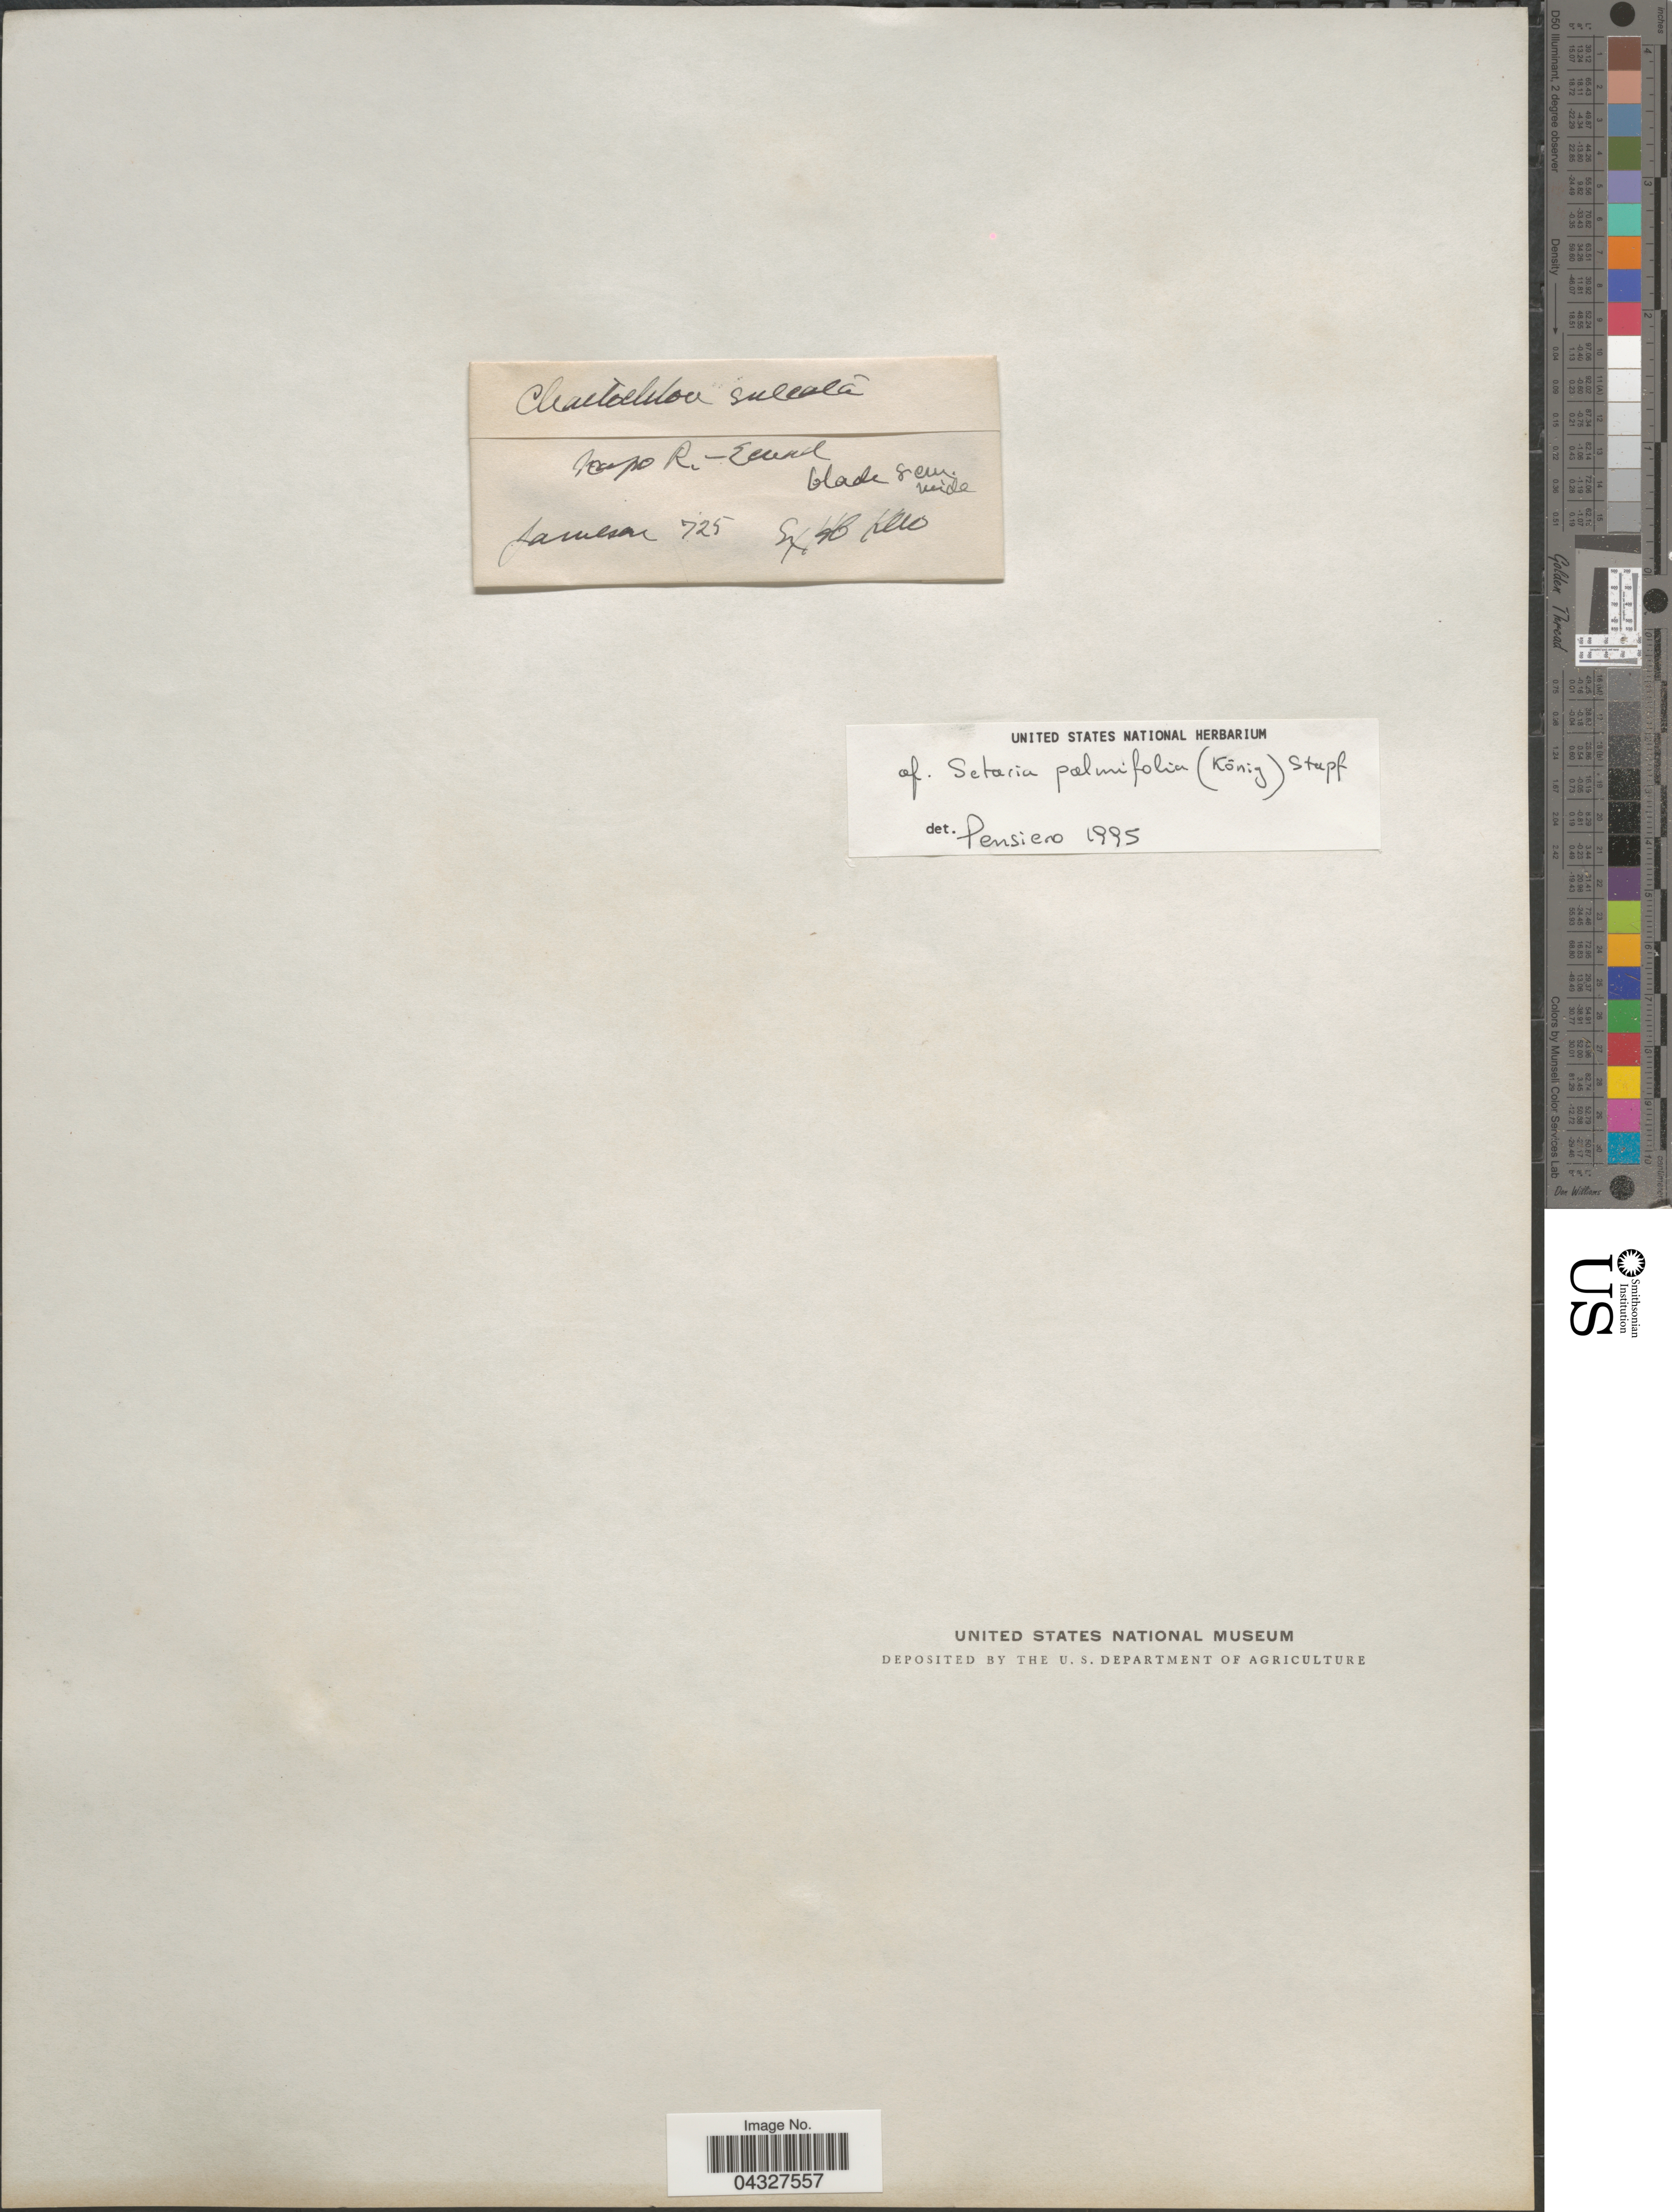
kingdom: Plantae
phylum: Tracheophyta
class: Liliopsida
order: Poales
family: Poaceae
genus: Setaria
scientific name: Setaria palmifolia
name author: (J. Koenig) Stapf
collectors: -- Jameson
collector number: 725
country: Ecuador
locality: Napo R - Elend. [interpreted]